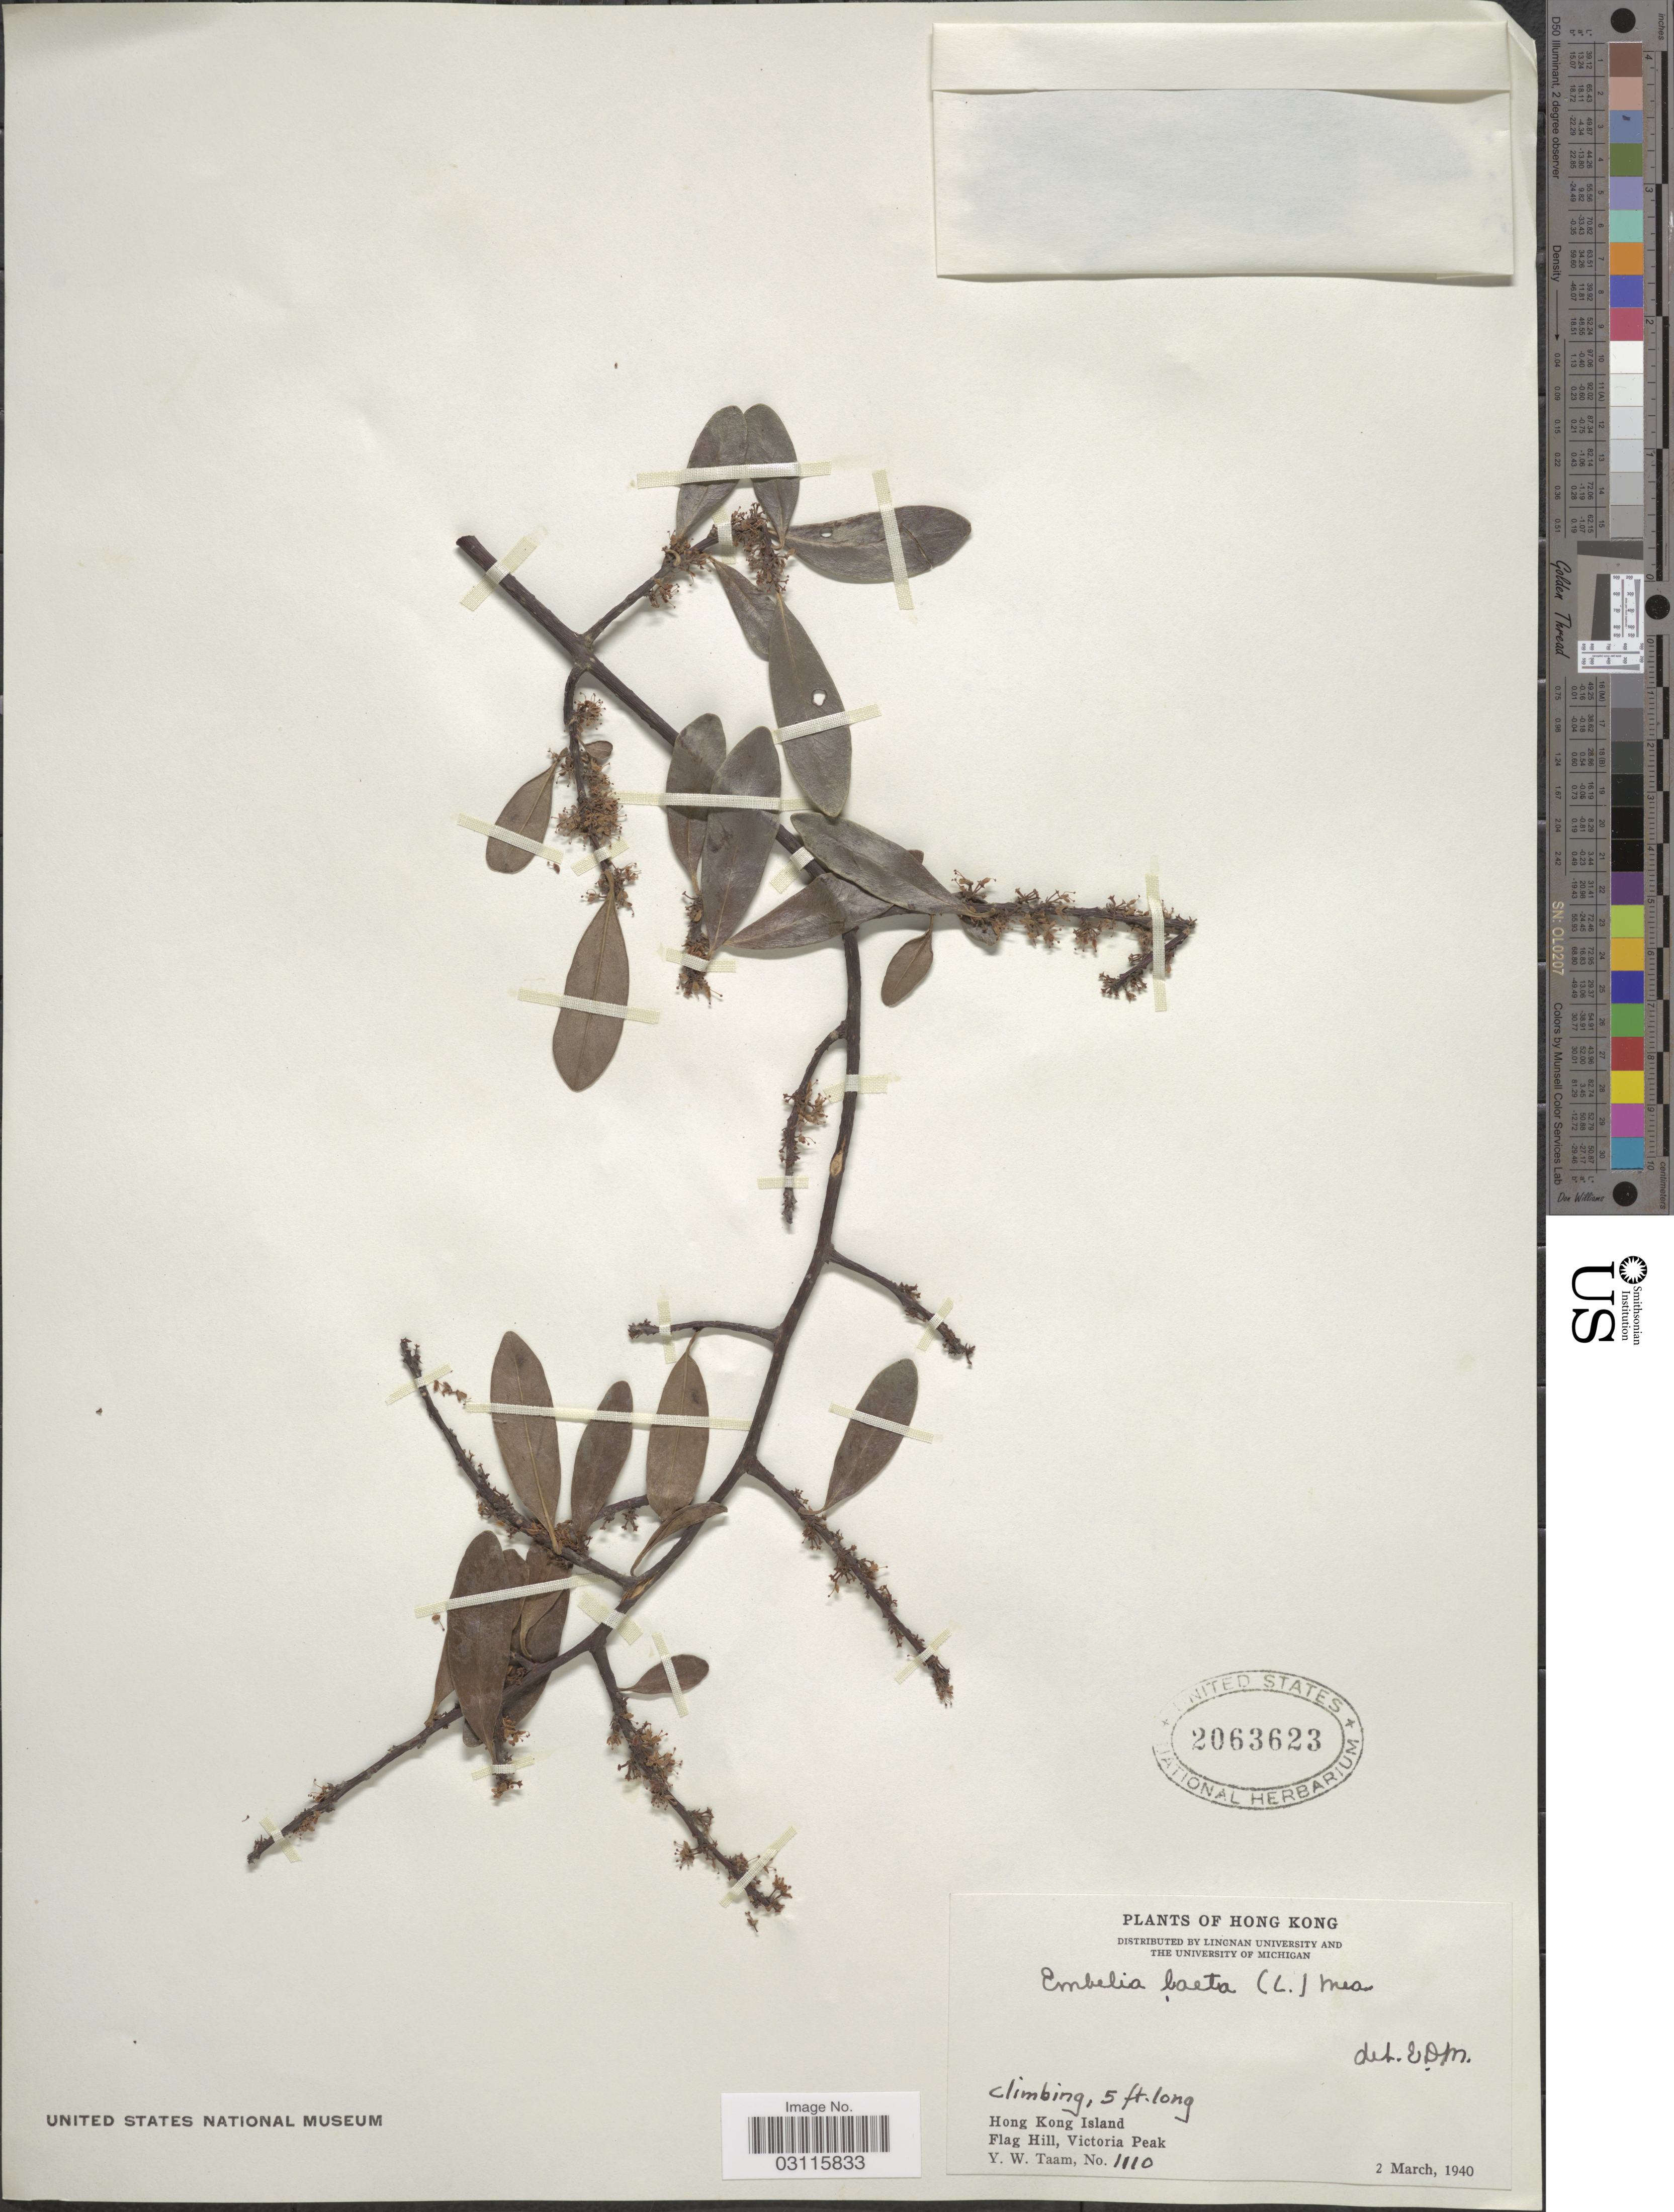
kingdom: Plantae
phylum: Tracheophyta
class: Magnoliopsida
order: Ericales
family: Primulaceae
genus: Embelia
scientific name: Embelia laeta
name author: (L.) Mez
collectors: Y. W. Taam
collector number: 1110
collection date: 1940-03-02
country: China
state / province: Hong Kong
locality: Hong Kong Island. Flag Hill, Victoria Peak.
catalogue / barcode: US 2063623